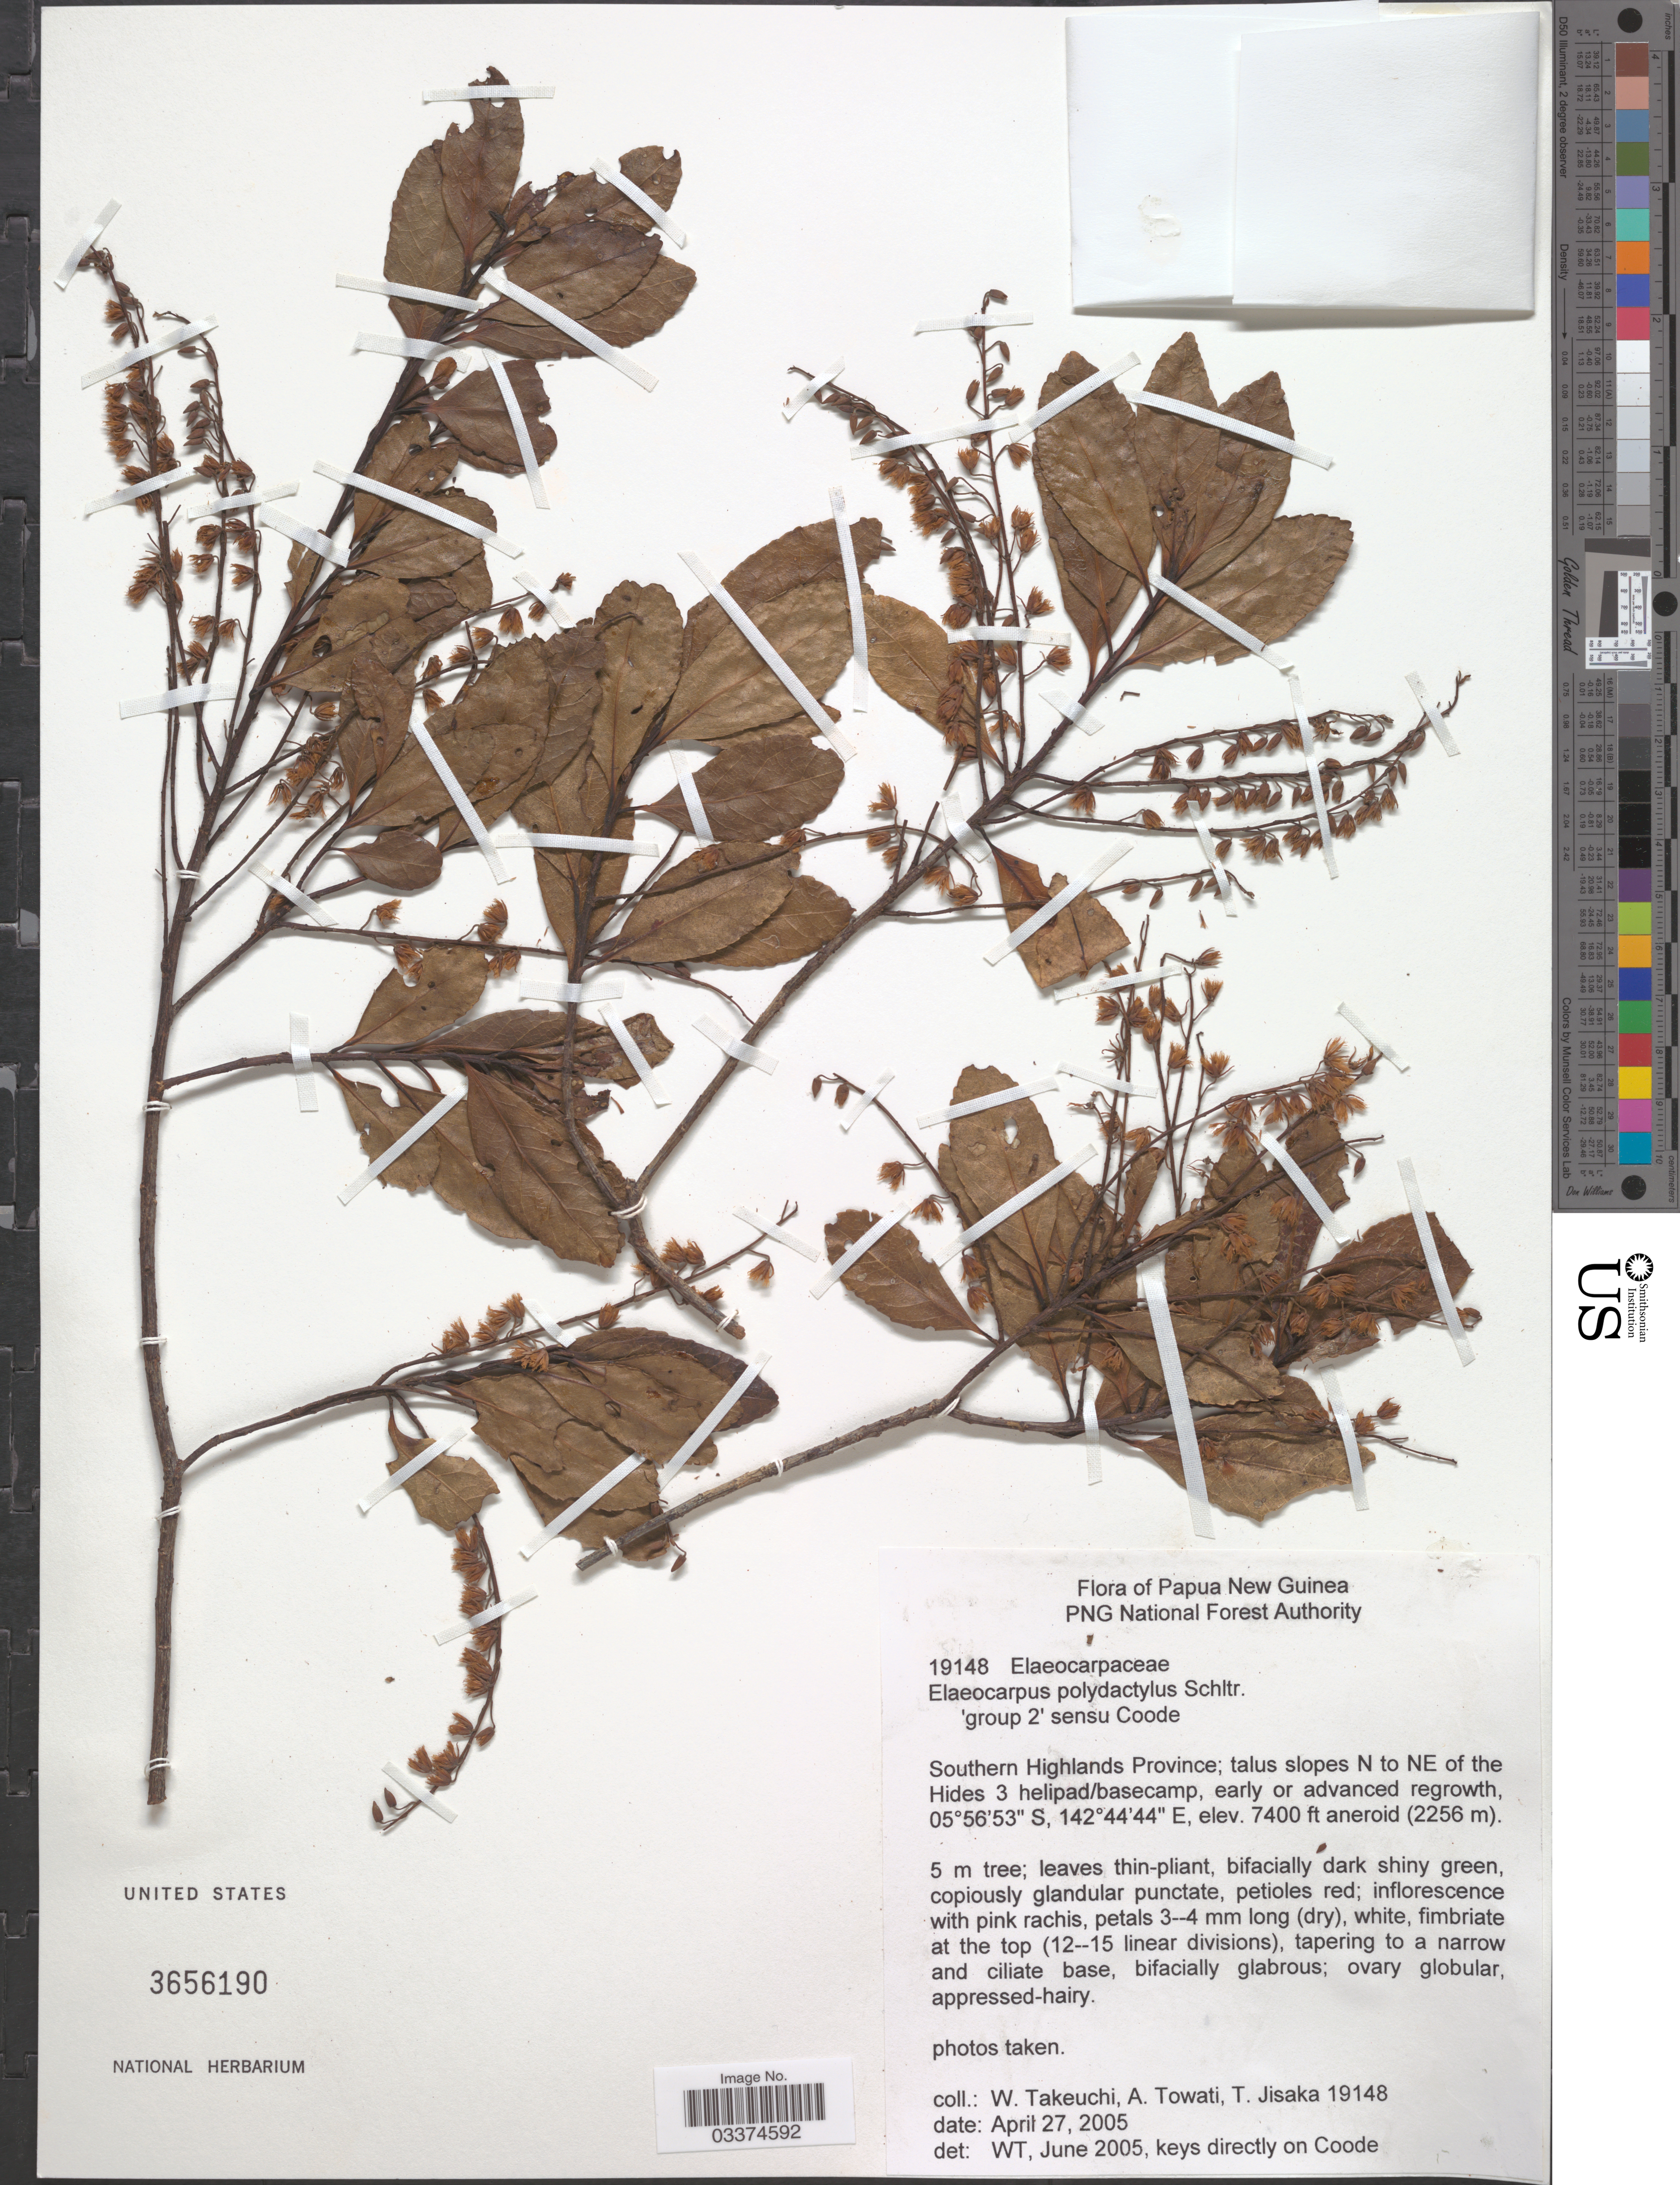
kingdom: Plantae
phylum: Tracheophyta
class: Magnoliopsida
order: Oxalidales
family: Elaeocarpaceae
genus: Elaeocarpus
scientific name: Elaeocarpus polydactylus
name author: Schltr.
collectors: W. Takeuchi, A. Towati & T. Jisaka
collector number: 19148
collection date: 2005-04-27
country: Papua New Guinea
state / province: Southern Highlands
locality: Southern Highlands Province; talus slopes N to NE of the Hides 3 helipad/basecamp.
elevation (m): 2256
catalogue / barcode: US 3656190